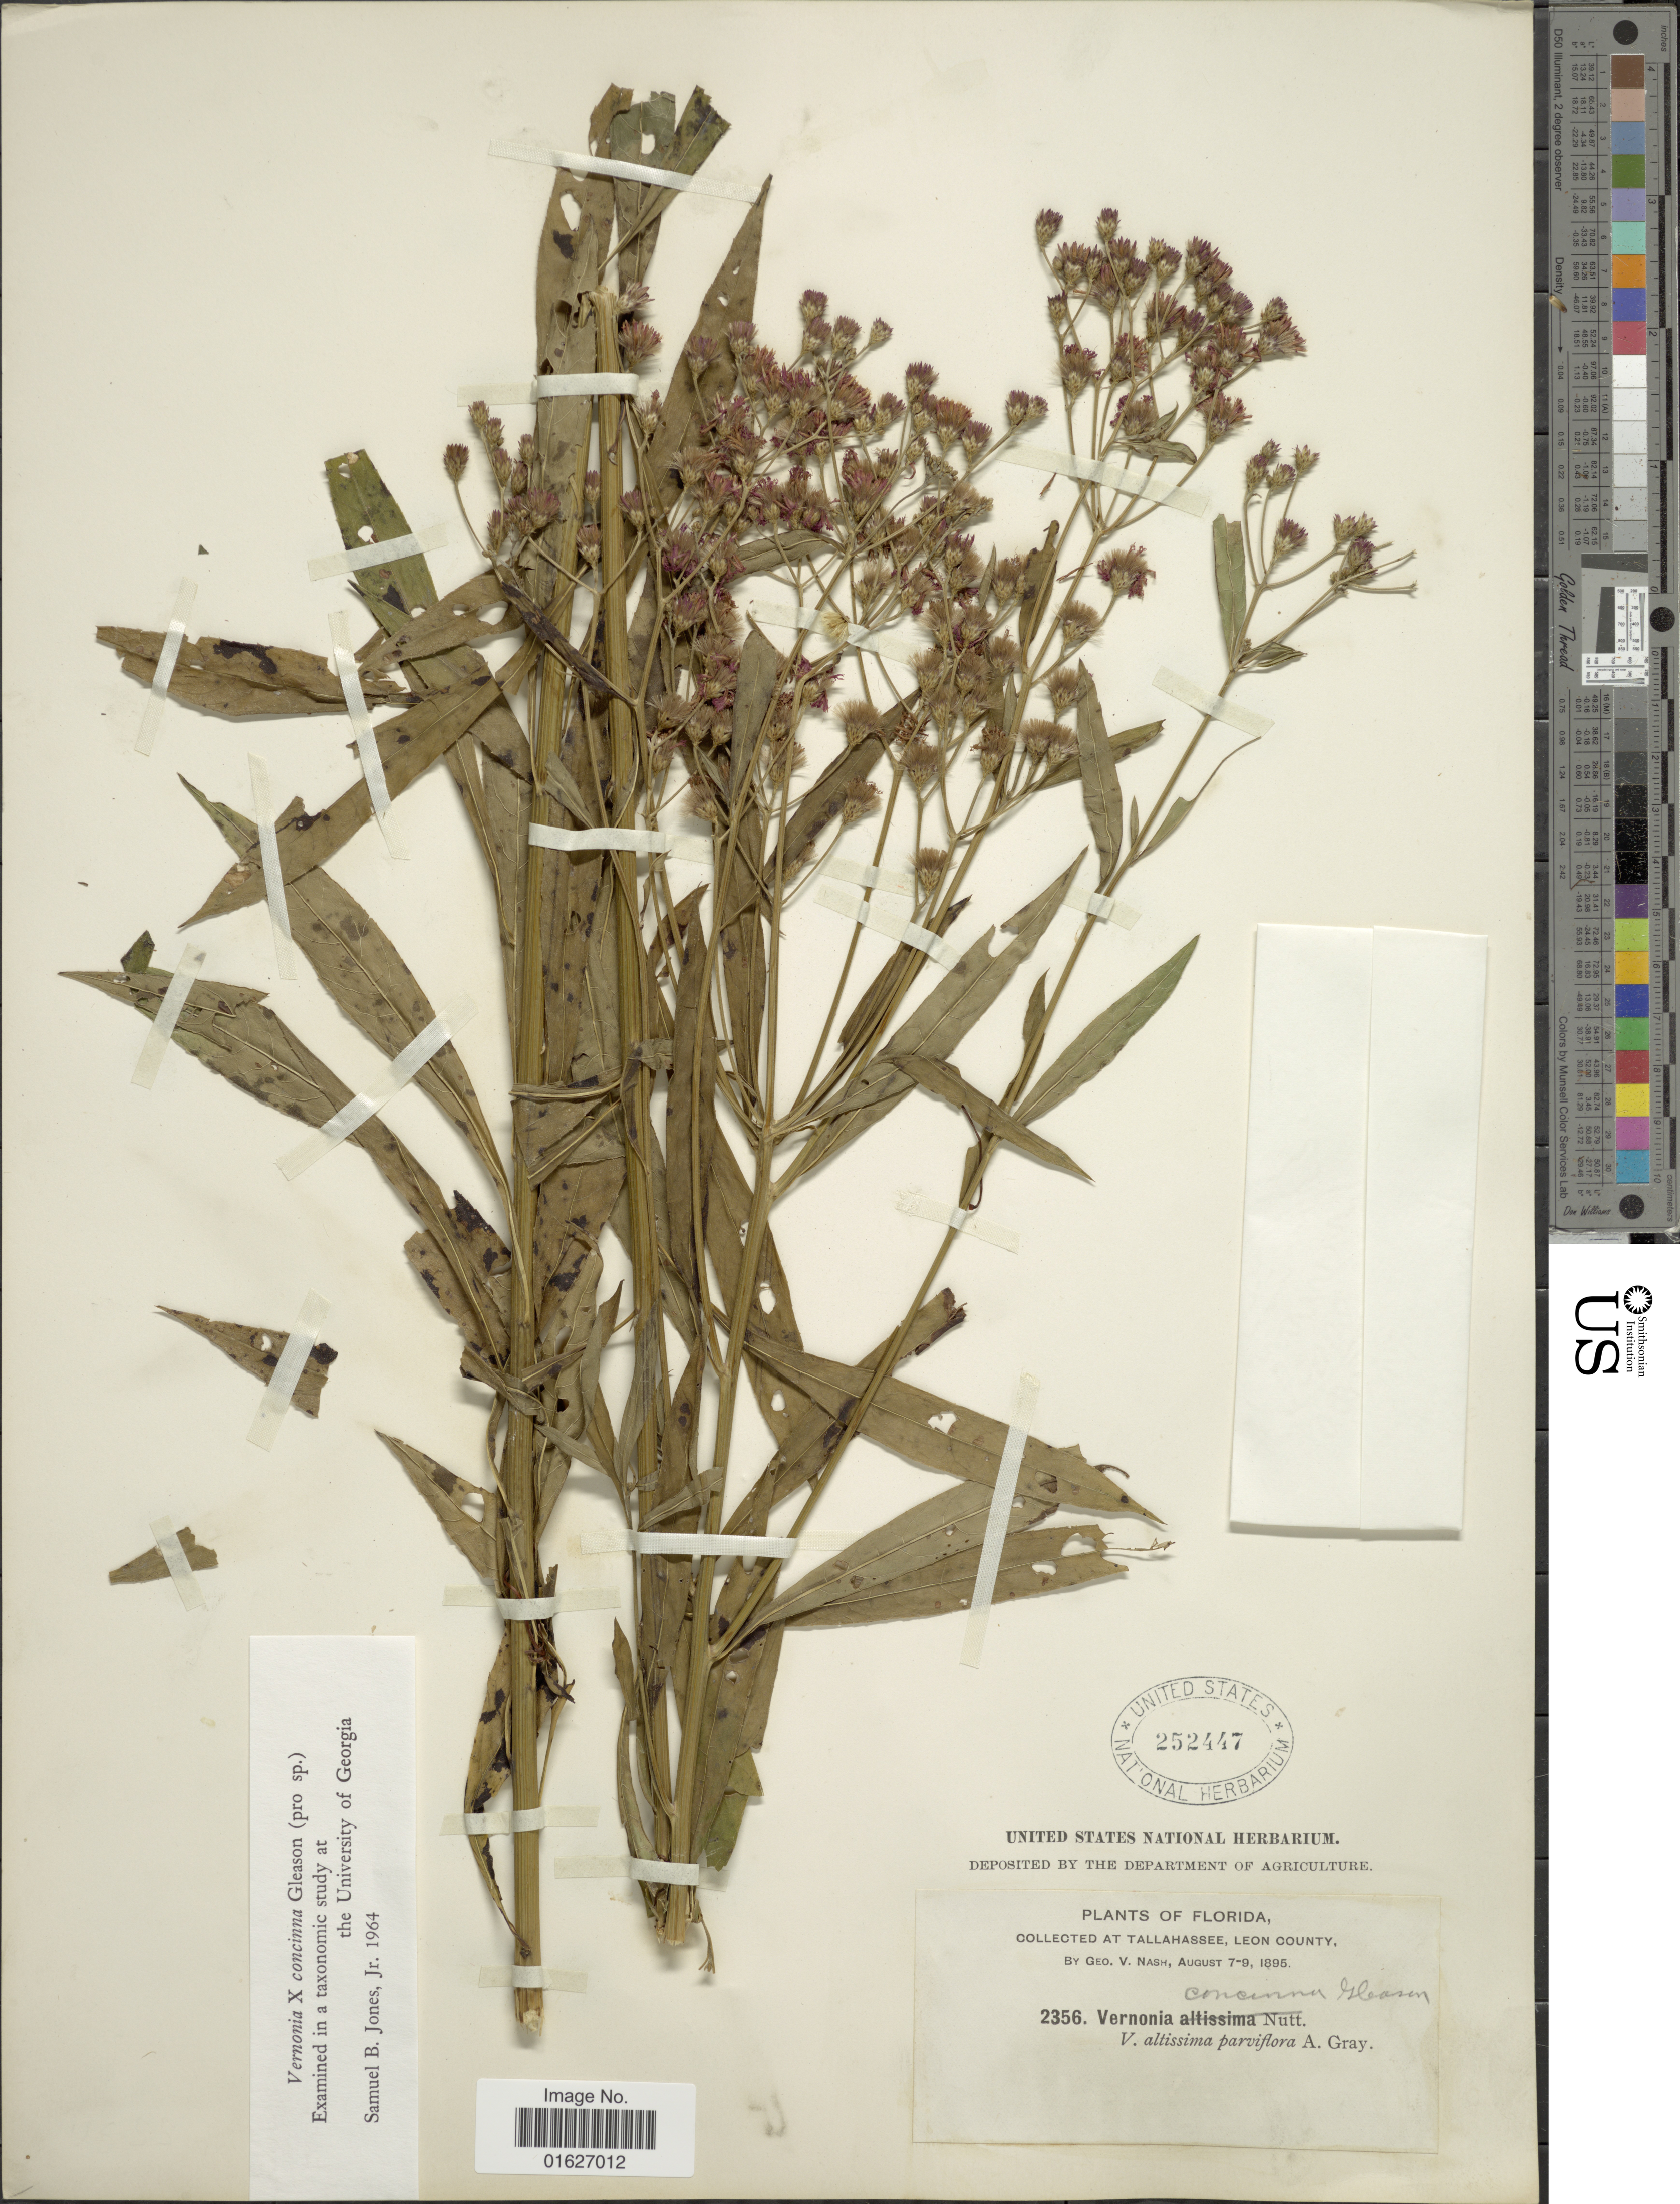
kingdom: Plantae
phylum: Tracheophyta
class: Magnoliopsida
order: Asterales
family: Asteraceae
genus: Vernonia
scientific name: Vernonia concinna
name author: Gleason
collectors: G. V. Nash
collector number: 2356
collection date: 1895-08-07/1895-08-09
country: United States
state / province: Florida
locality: Tallahassee, Leon County.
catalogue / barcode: US 252447